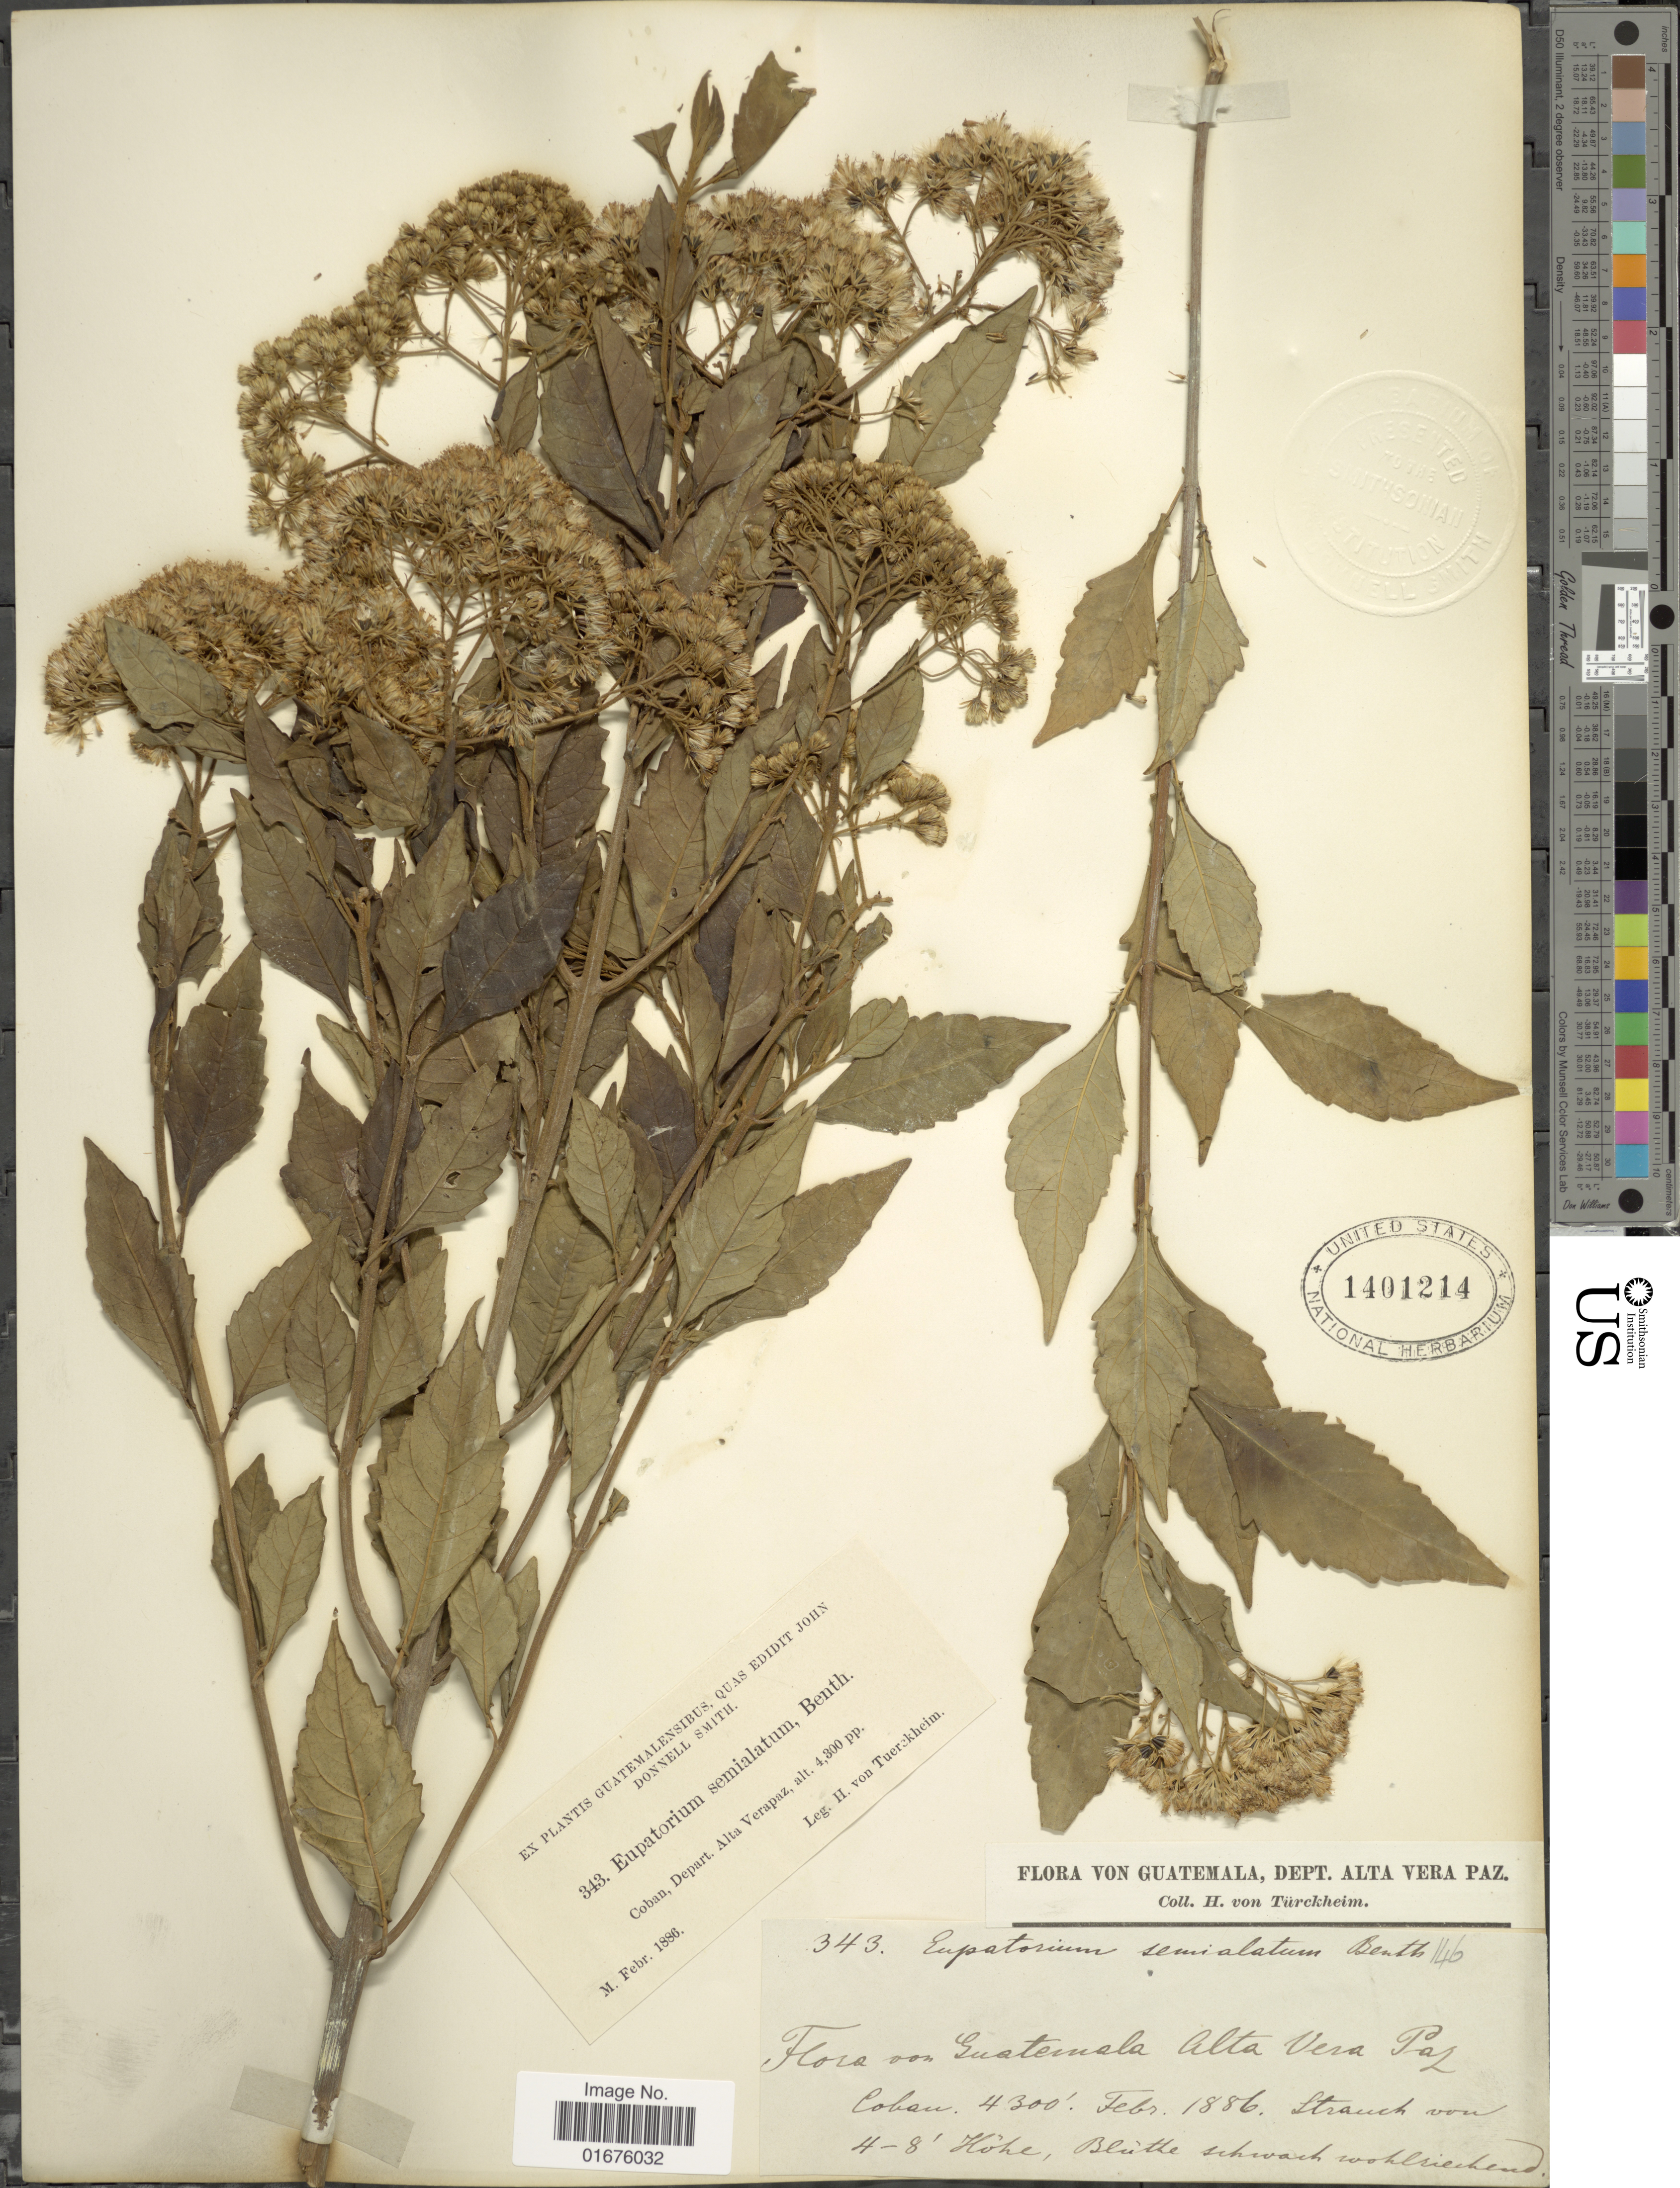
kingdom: Plantae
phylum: Tracheophyta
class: Magnoliopsida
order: Asterales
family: Asteraceae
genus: Ageratina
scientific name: Ageratina ligustrina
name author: (DC.) R.M. King & H. Rob.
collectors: H. von Türckheim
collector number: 343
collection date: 1886-02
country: Guatemala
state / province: Alta Verapaz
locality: Coban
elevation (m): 1311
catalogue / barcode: US 1401214